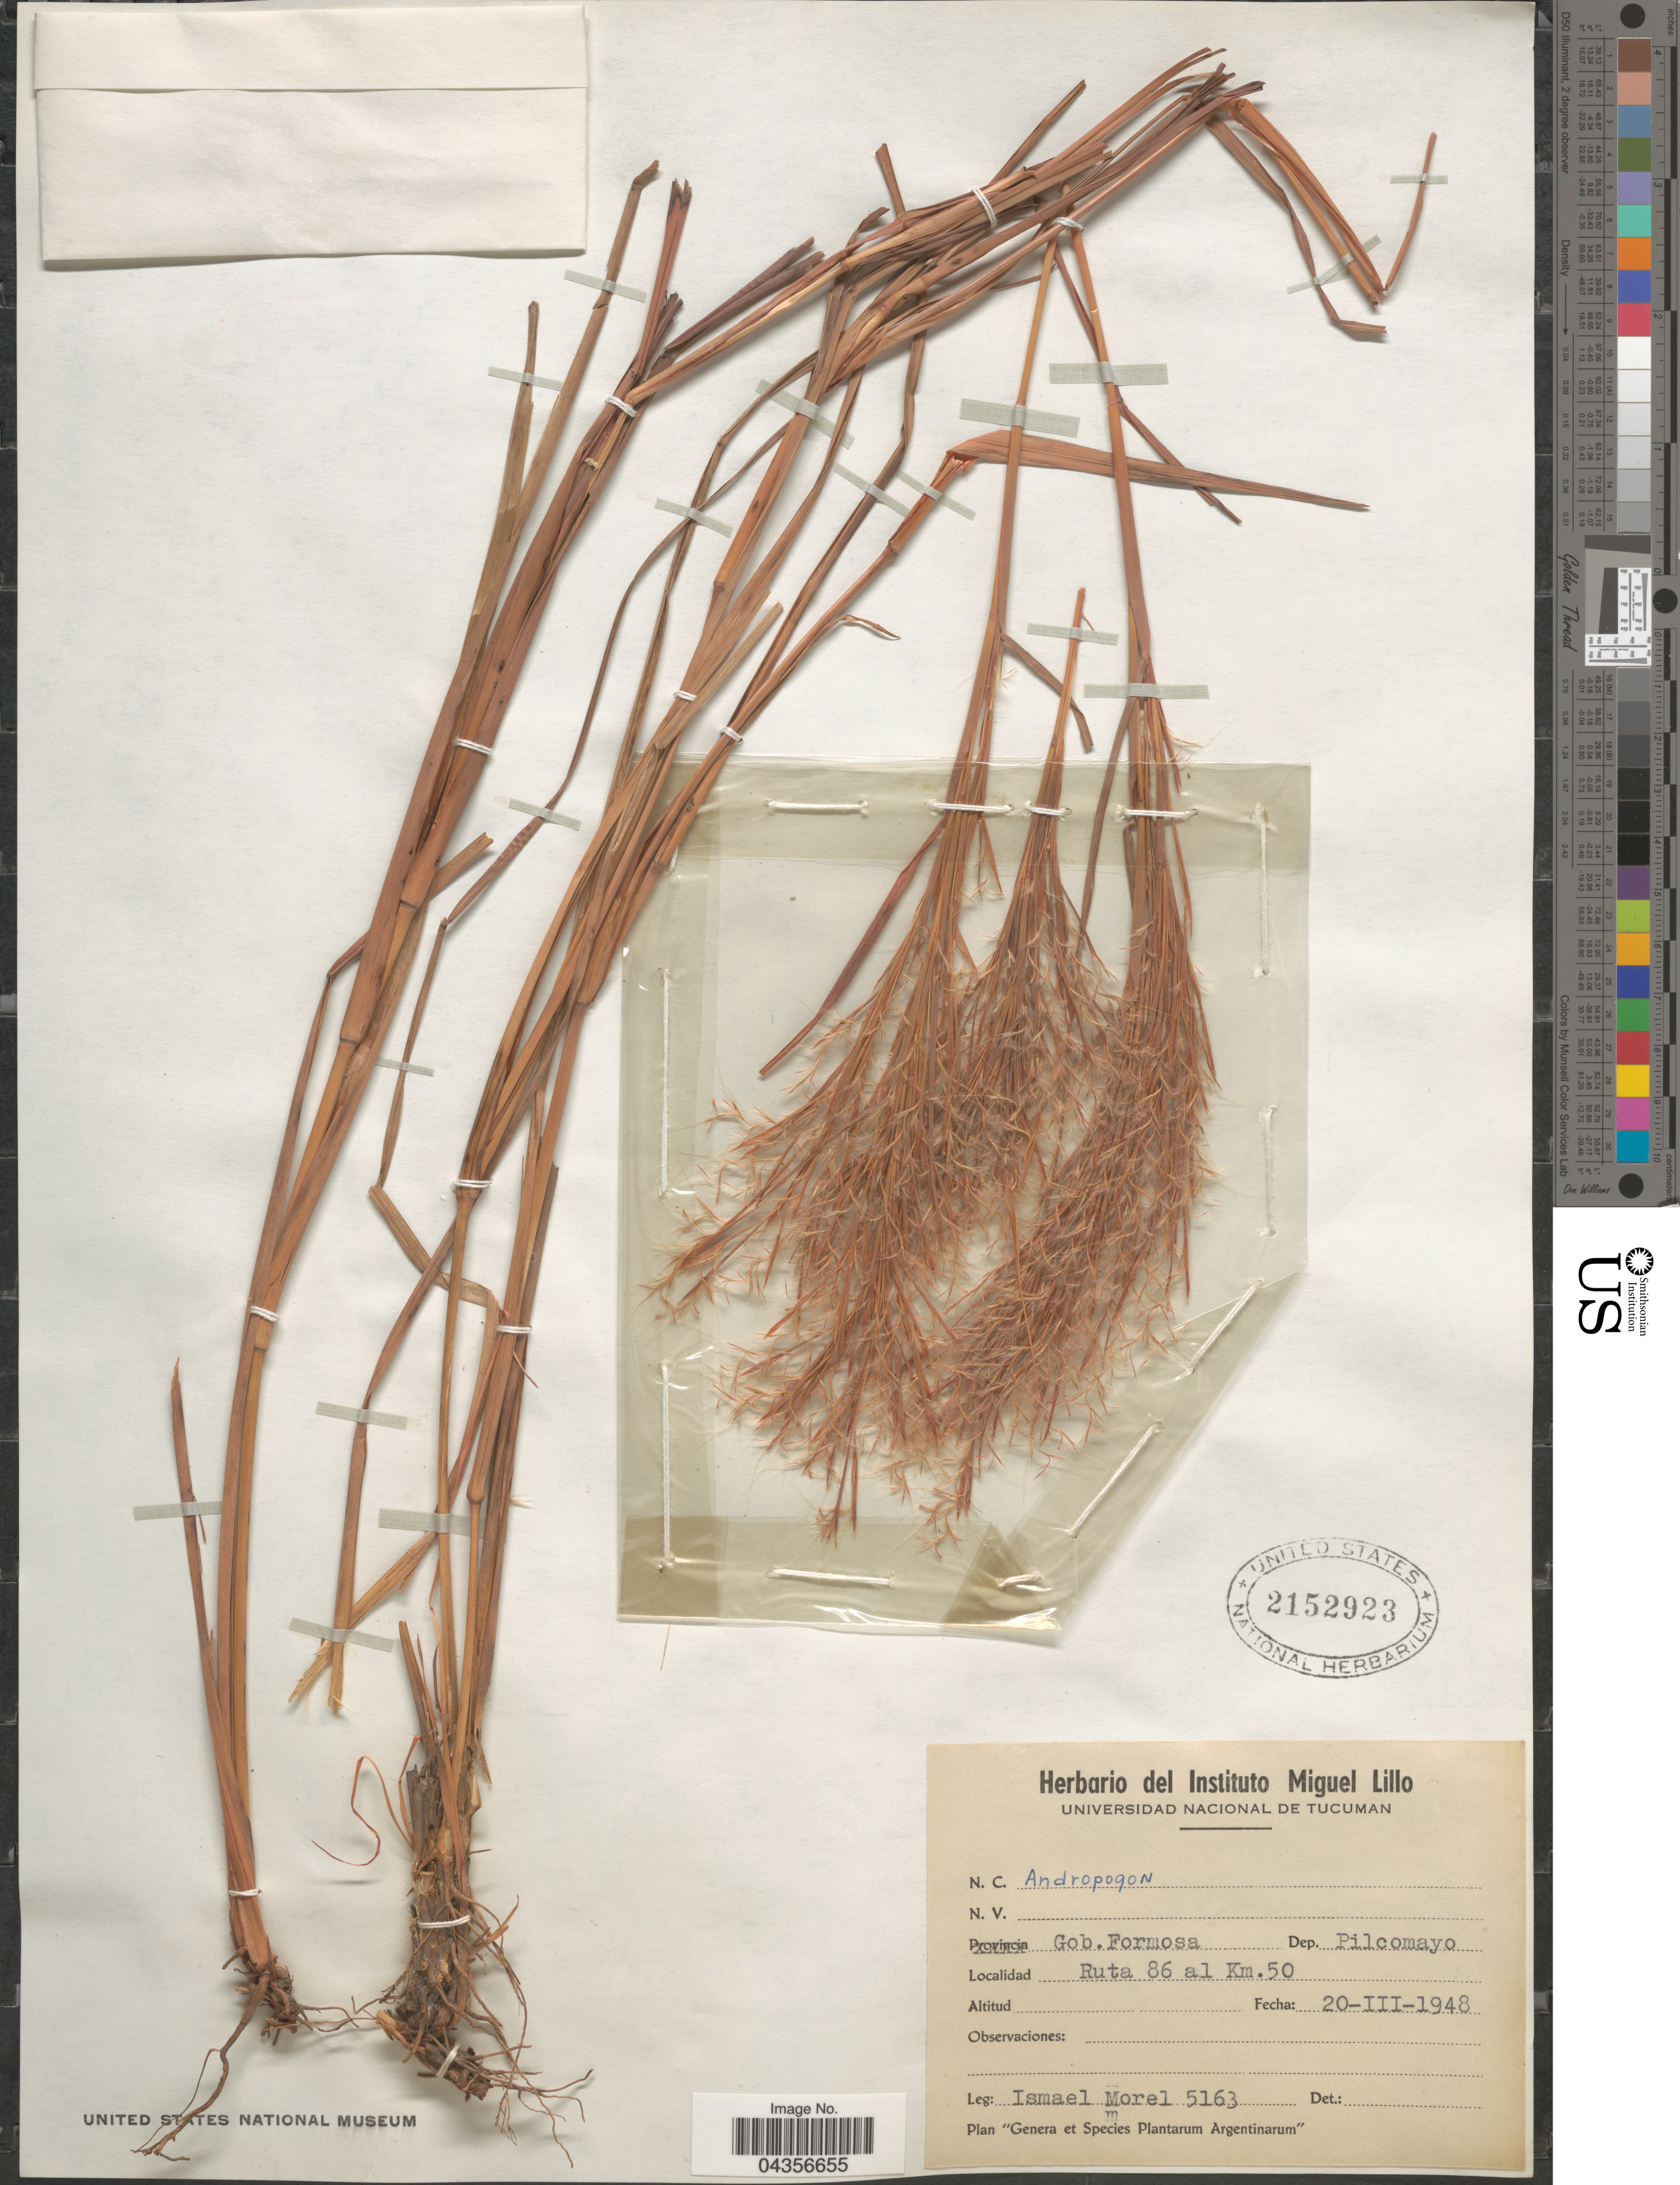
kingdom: Plantae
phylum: Tracheophyta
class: Liliopsida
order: Poales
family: Poaceae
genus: Schizachyrium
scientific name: Schizachyrium microstachyum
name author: (Desv. ex Ham.) Roseng. et al.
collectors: I. Morel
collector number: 5163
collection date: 1948-03-20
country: Argentina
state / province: Formosa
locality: Gob. Formosa. Dep. Pilcomayo. Ruta 86 al Km. 50.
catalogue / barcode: US 2152923